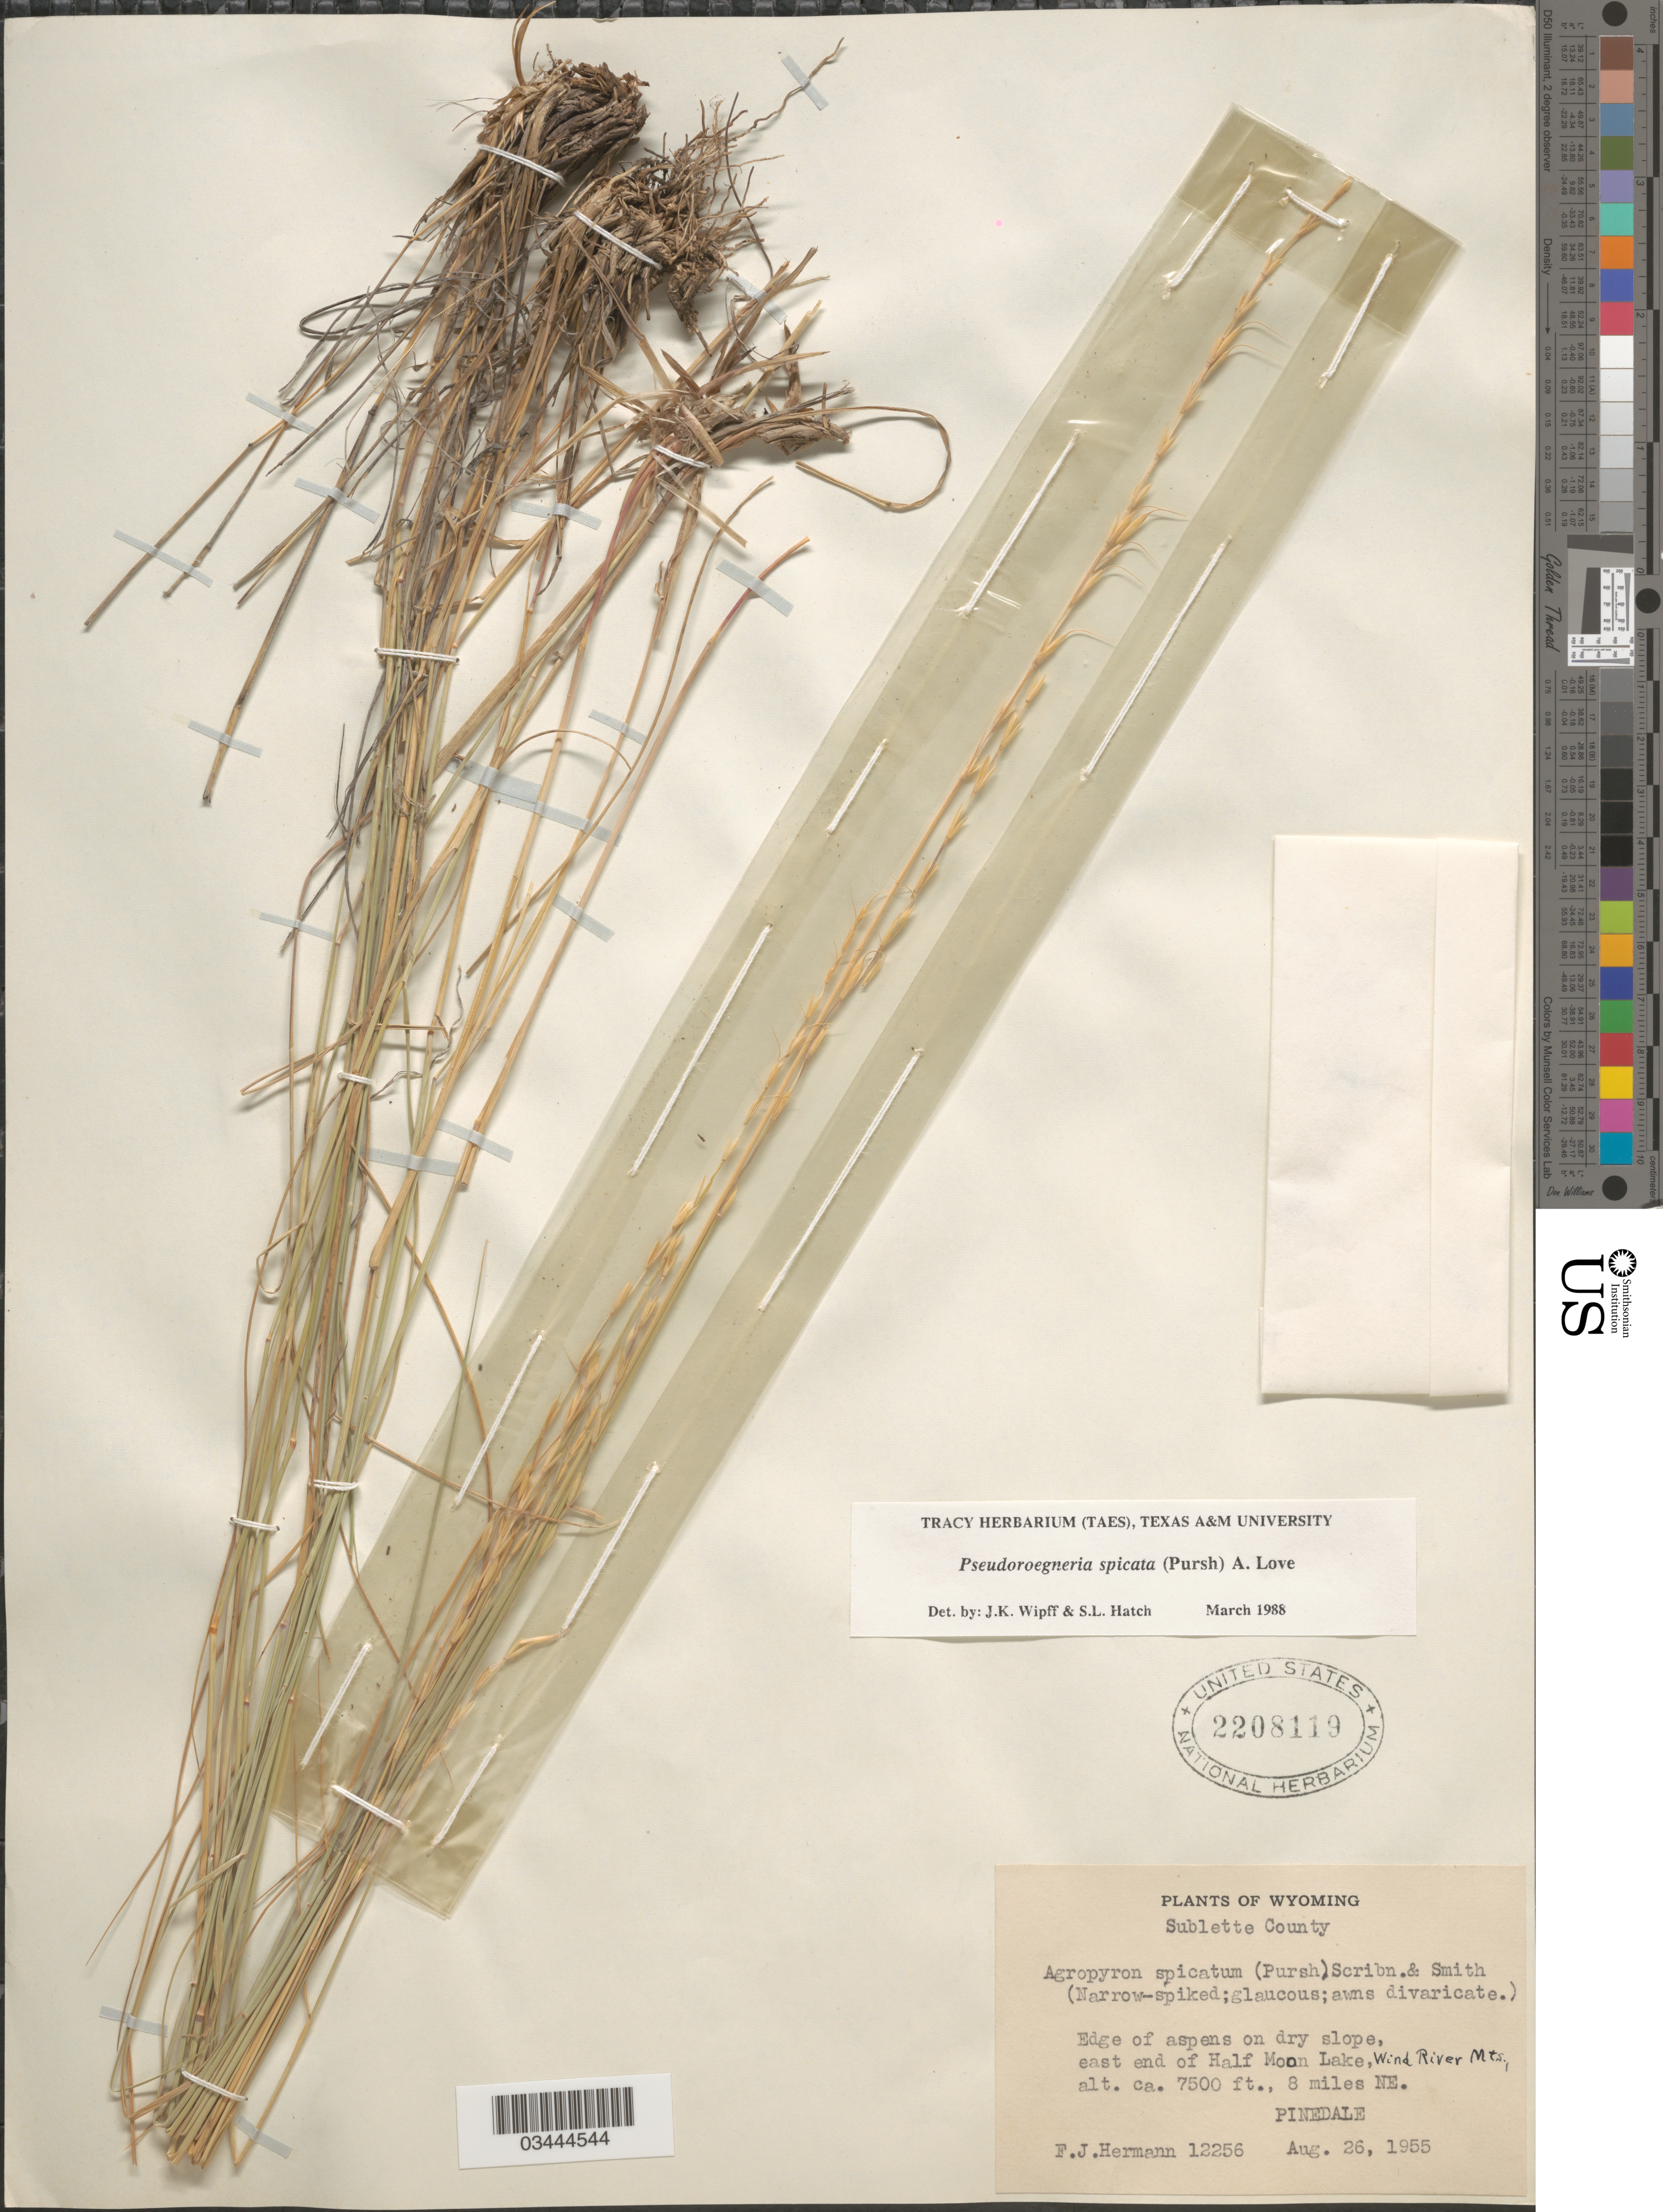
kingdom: Plantae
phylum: Tracheophyta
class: Liliopsida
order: Poales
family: Poaceae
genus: Pseudoroegneria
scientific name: Pseudoroegneria spicata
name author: (Pursh) Á. Löve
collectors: F. J. Hermann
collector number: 12256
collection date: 1955-08-26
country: United States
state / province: Wyoming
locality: Sublette County. Edge of aspens on dry slope, east end of Half Moon Lake, Wind River Mts., 8 miles NE Pinedale.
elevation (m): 2286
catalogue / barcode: US 2208119